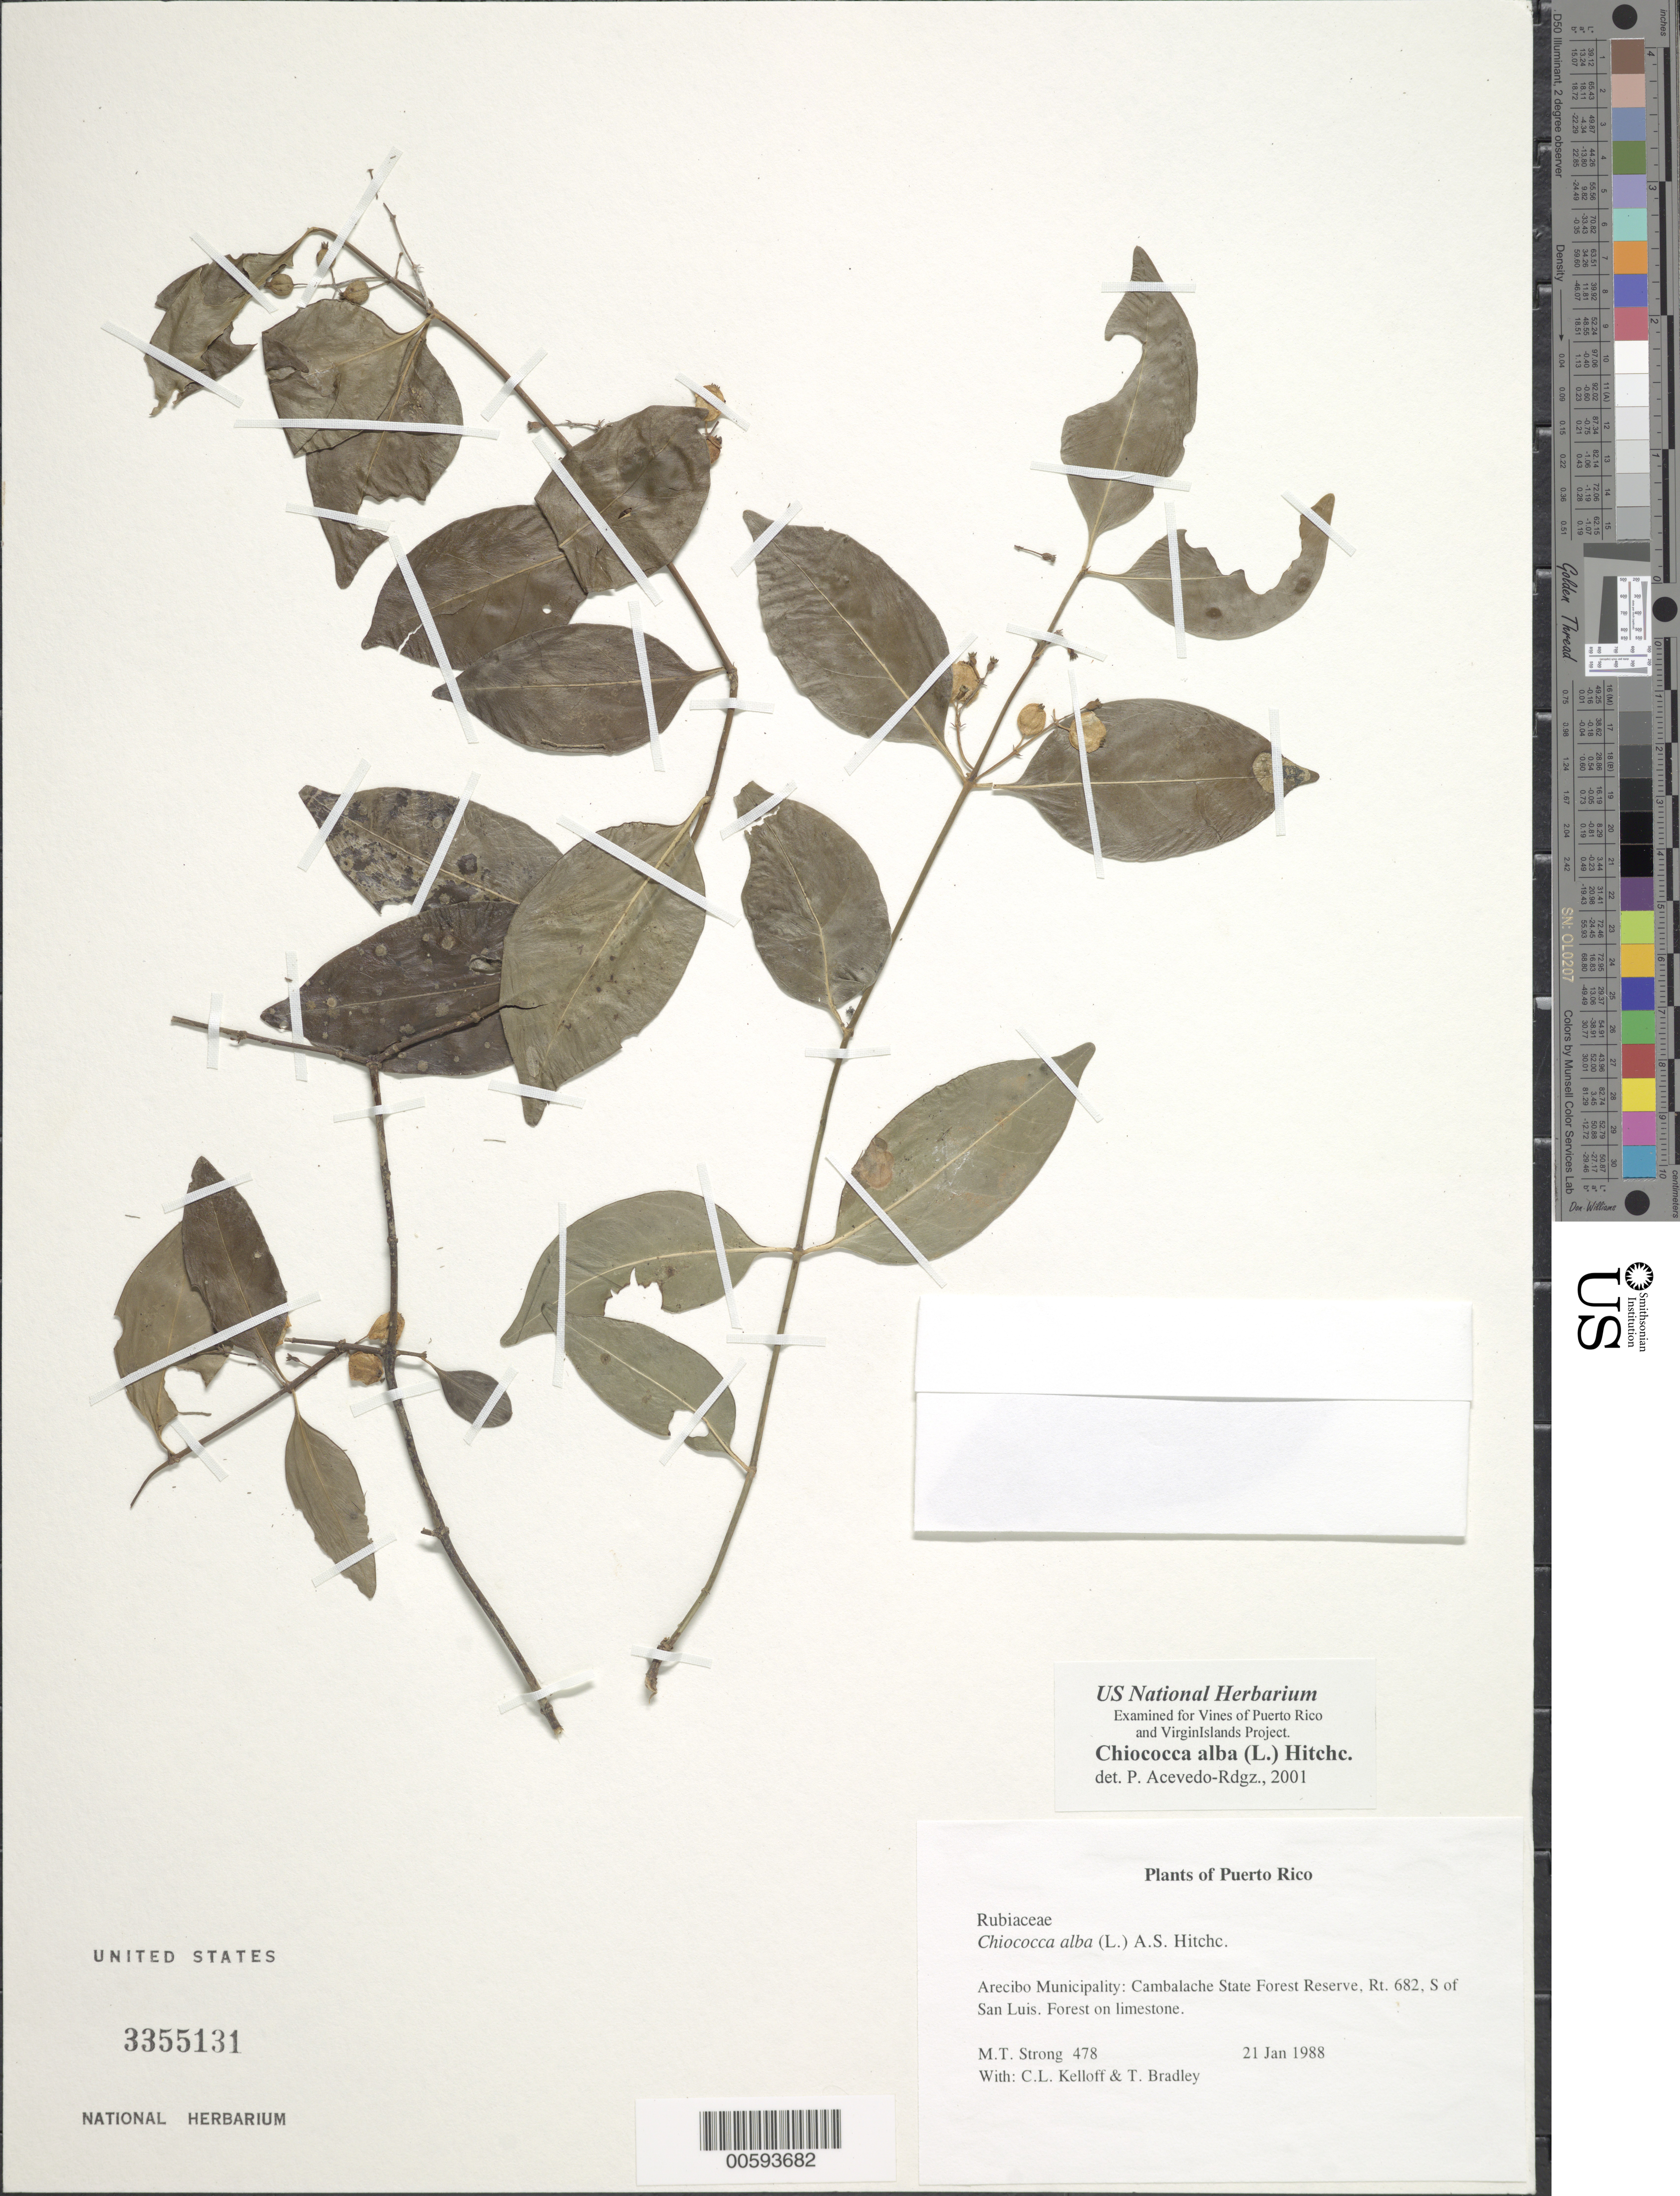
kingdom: Plantae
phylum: Tracheophyta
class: Magnoliopsida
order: Gentianales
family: Rubiaceae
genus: Chiococca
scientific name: Chiococca alba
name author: (L.) Hitchc.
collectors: M. T. Strong, C. L. Kelloff & T. Bradley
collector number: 478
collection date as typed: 21 Jan 1988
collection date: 1988-01-21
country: Puerto Rico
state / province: Arecibo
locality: Arecibo Municipality: Cambalache State Forest Reserve, Rt. 682, S of San Luis.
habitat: Forest on limestone.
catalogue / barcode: US 3355131